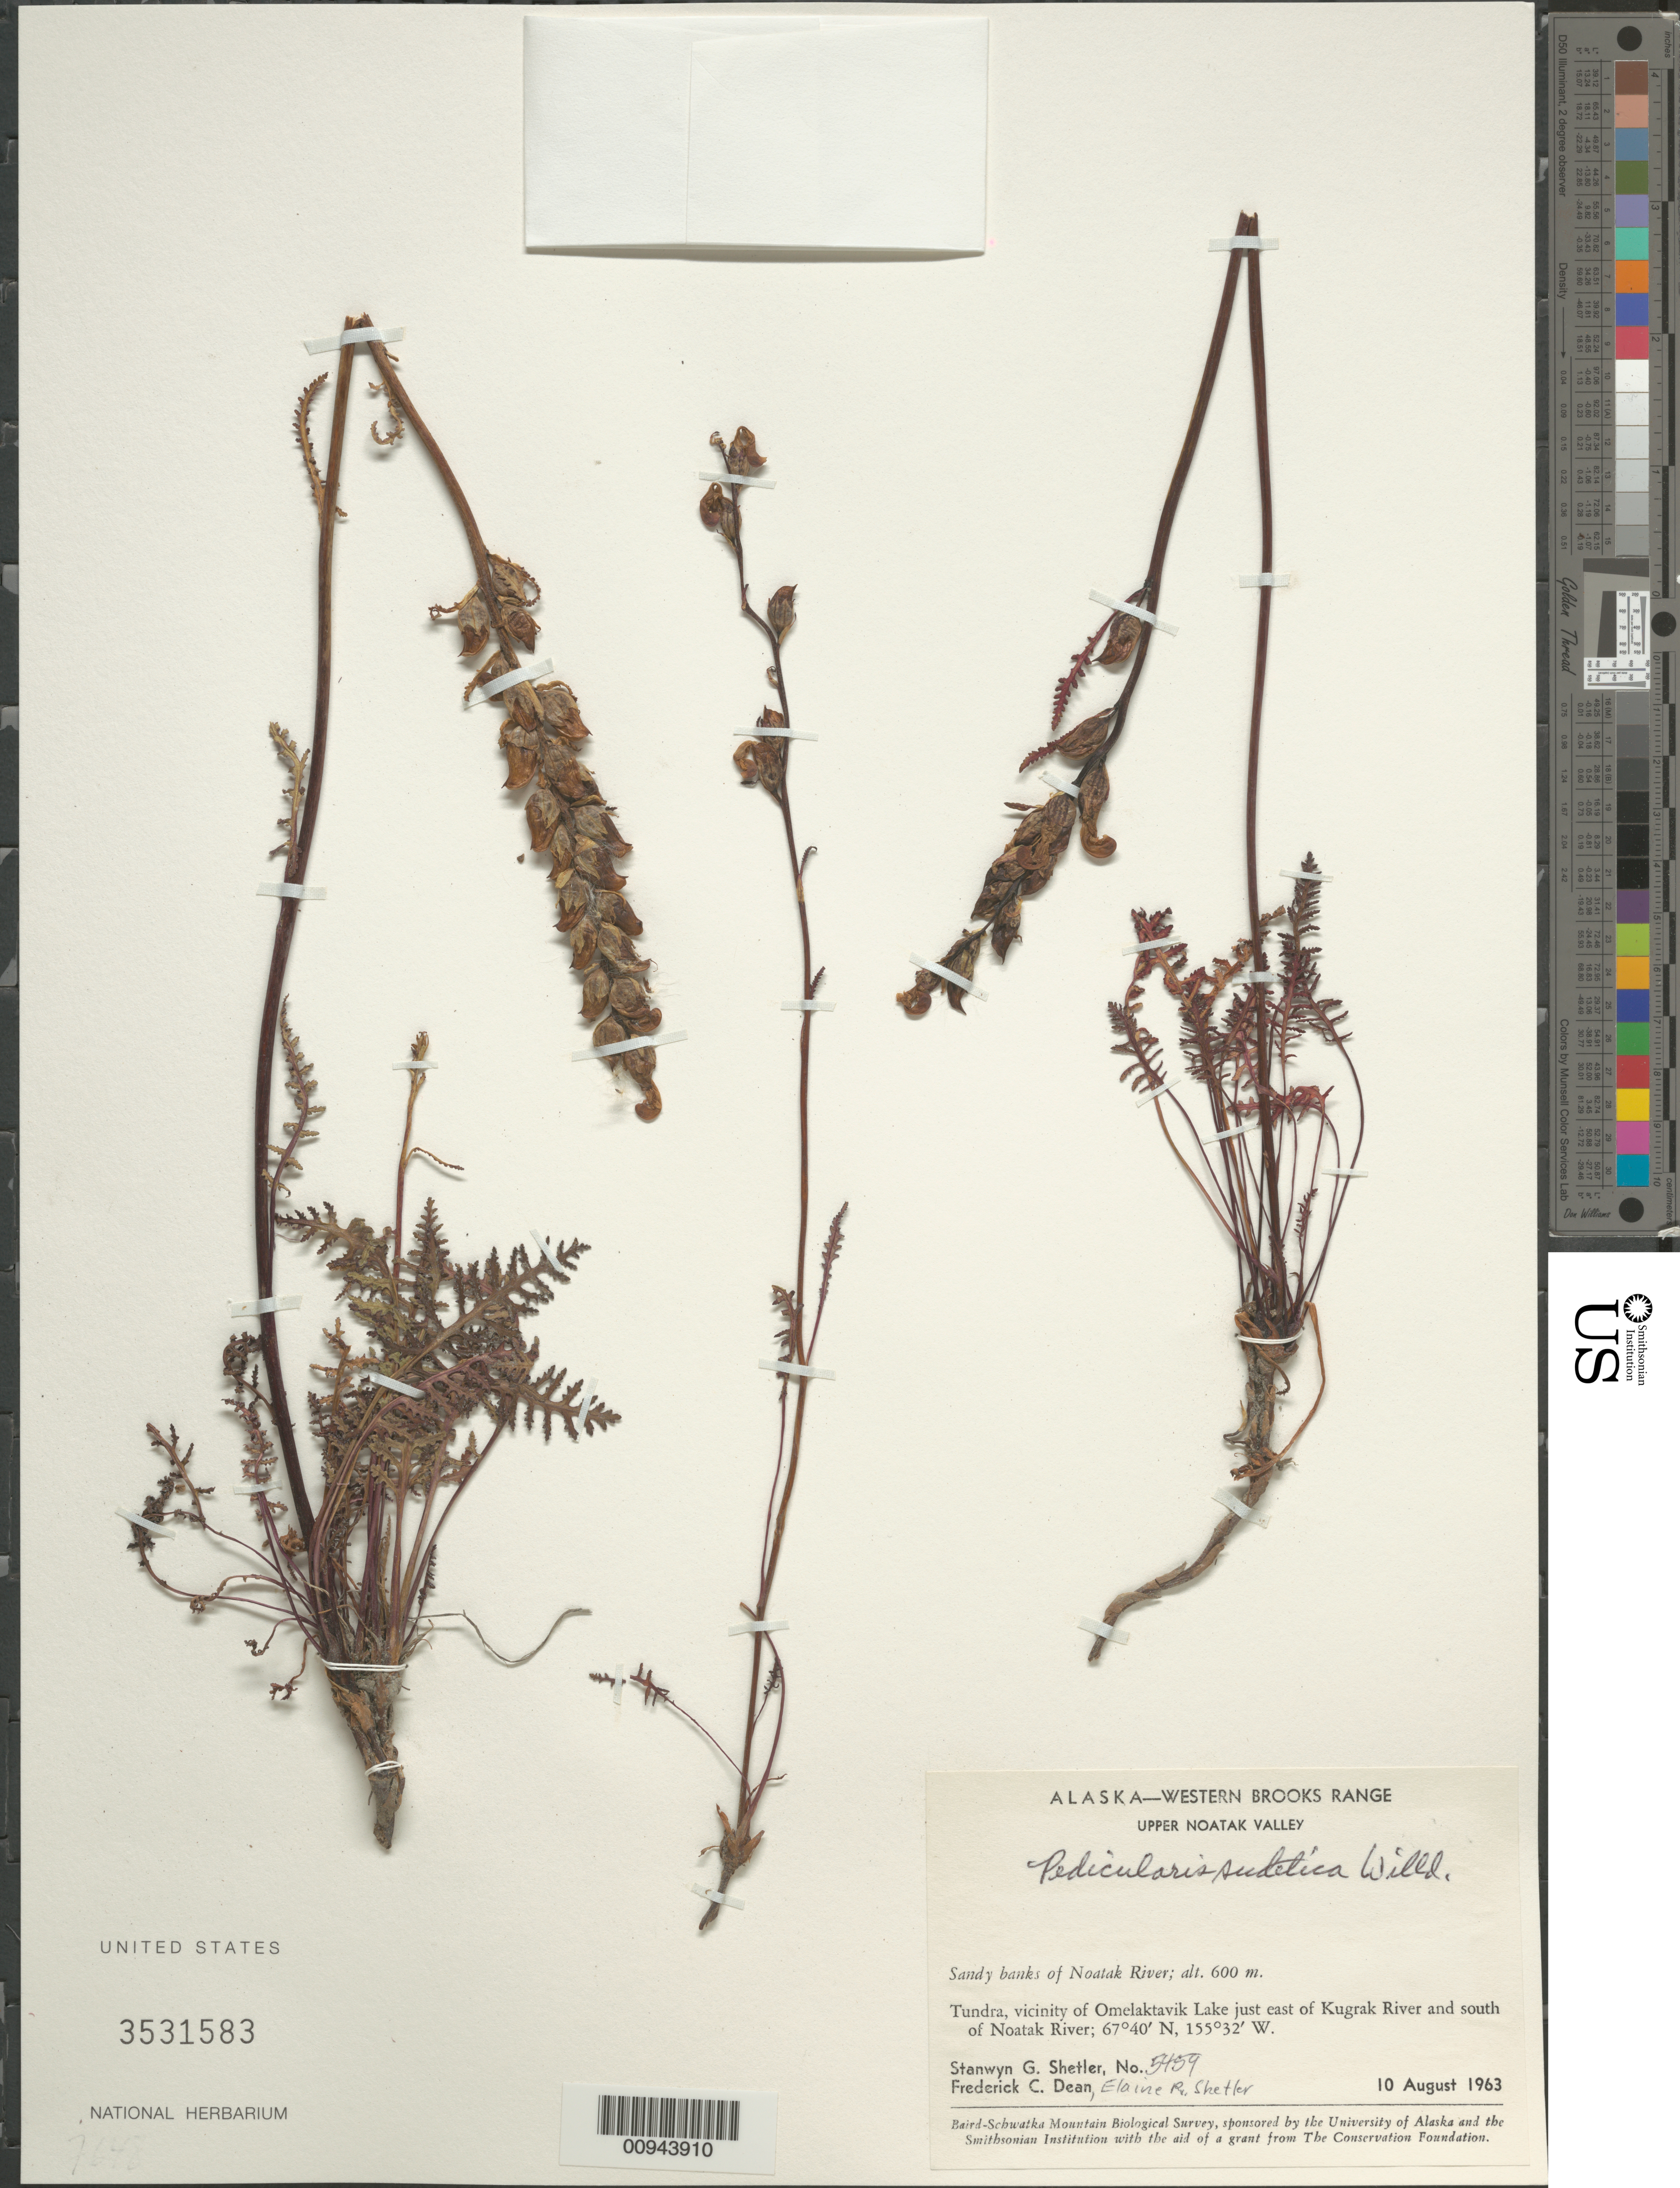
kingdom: Plantae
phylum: Tracheophyta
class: Magnoliopsida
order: Lamiales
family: Orobanchaceae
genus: Pedicularis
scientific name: Pedicularis sudetica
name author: Willd.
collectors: S. Shetler, F. C. Dean & E. R. Shetler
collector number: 5459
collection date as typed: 10 Aug 1963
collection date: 1963-08-10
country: United States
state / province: Alaska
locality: Vicinity of Omelaktavik Lake just east of Kugrak River and south of Noatak River. Western Brooks Range, Upper Noatak Valley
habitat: Tundra. Sandy banks of Noatak River.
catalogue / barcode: US 3531583